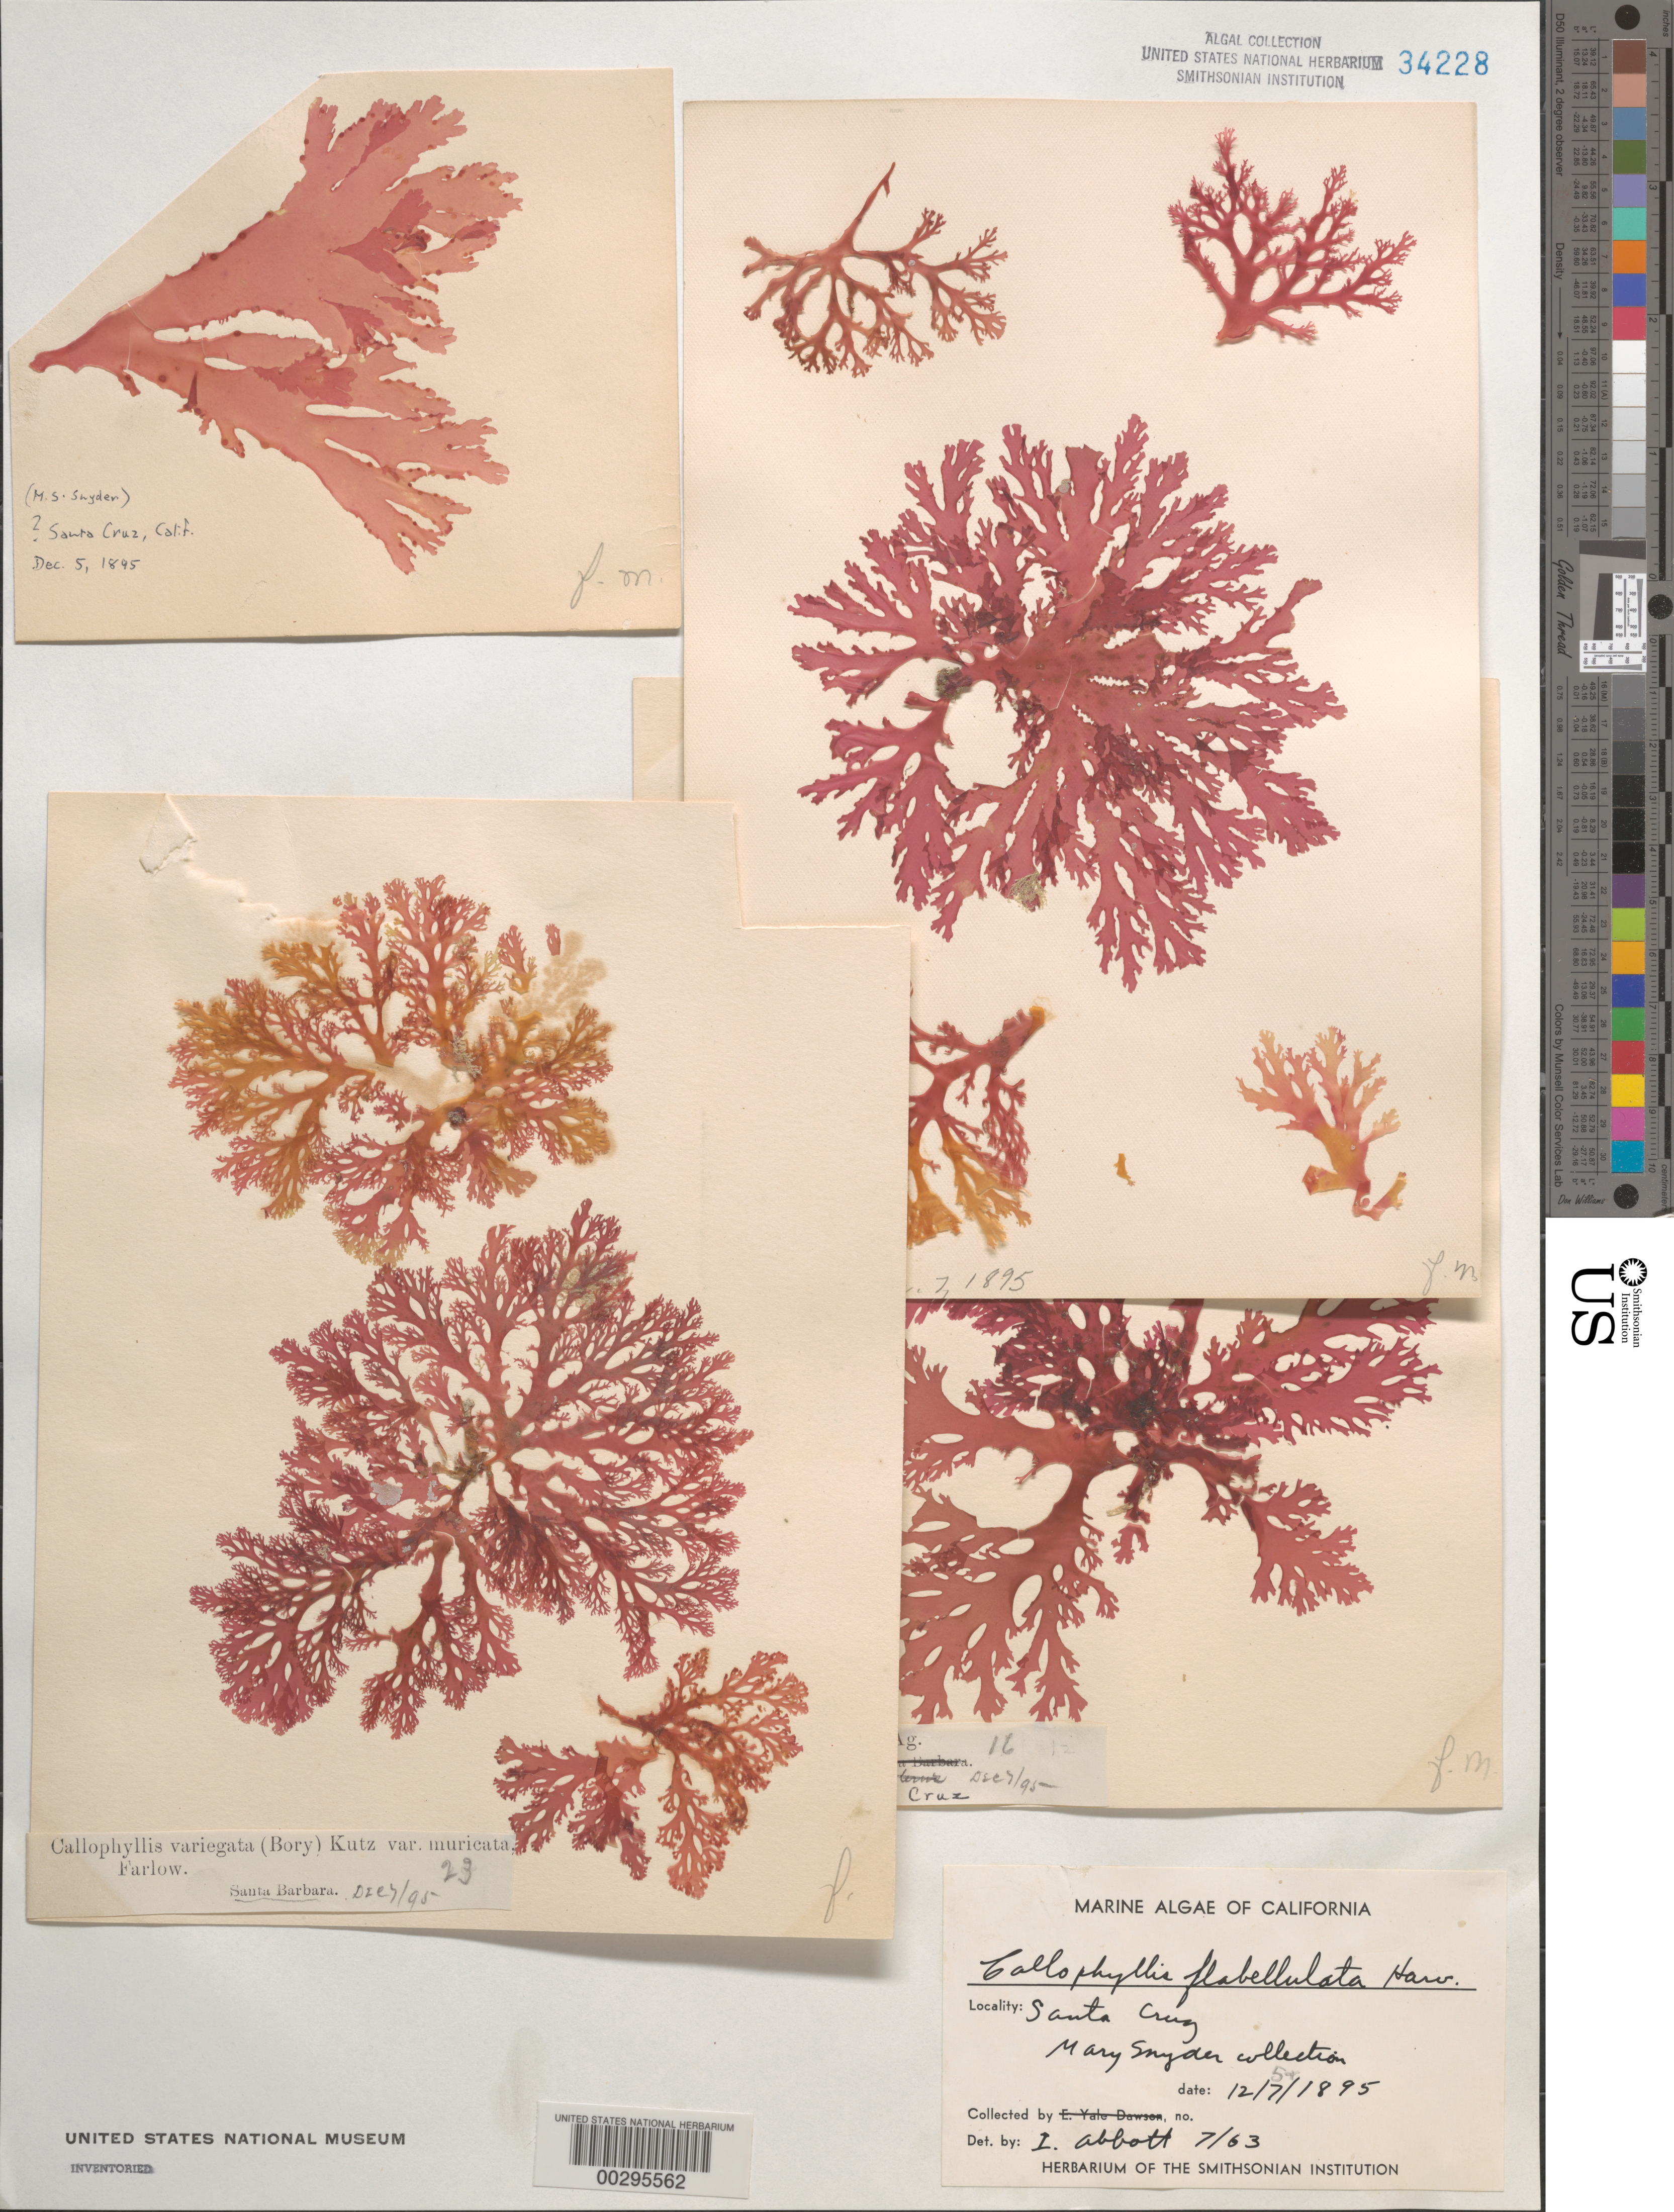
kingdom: Plantae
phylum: Rhodophyta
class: Florideophyceae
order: Gigartinales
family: Kallymeniaceae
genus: Callophyllis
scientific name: Callophyllis flabellulata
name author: Harv.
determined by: Abbott, Isabella A.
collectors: M. Snyder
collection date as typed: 05 Dec 1895 AND 07 Dec 1895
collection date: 1895-12-05,1895-12-07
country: United States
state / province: California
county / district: Santa Cruz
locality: Santa Cruz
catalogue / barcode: US 34228